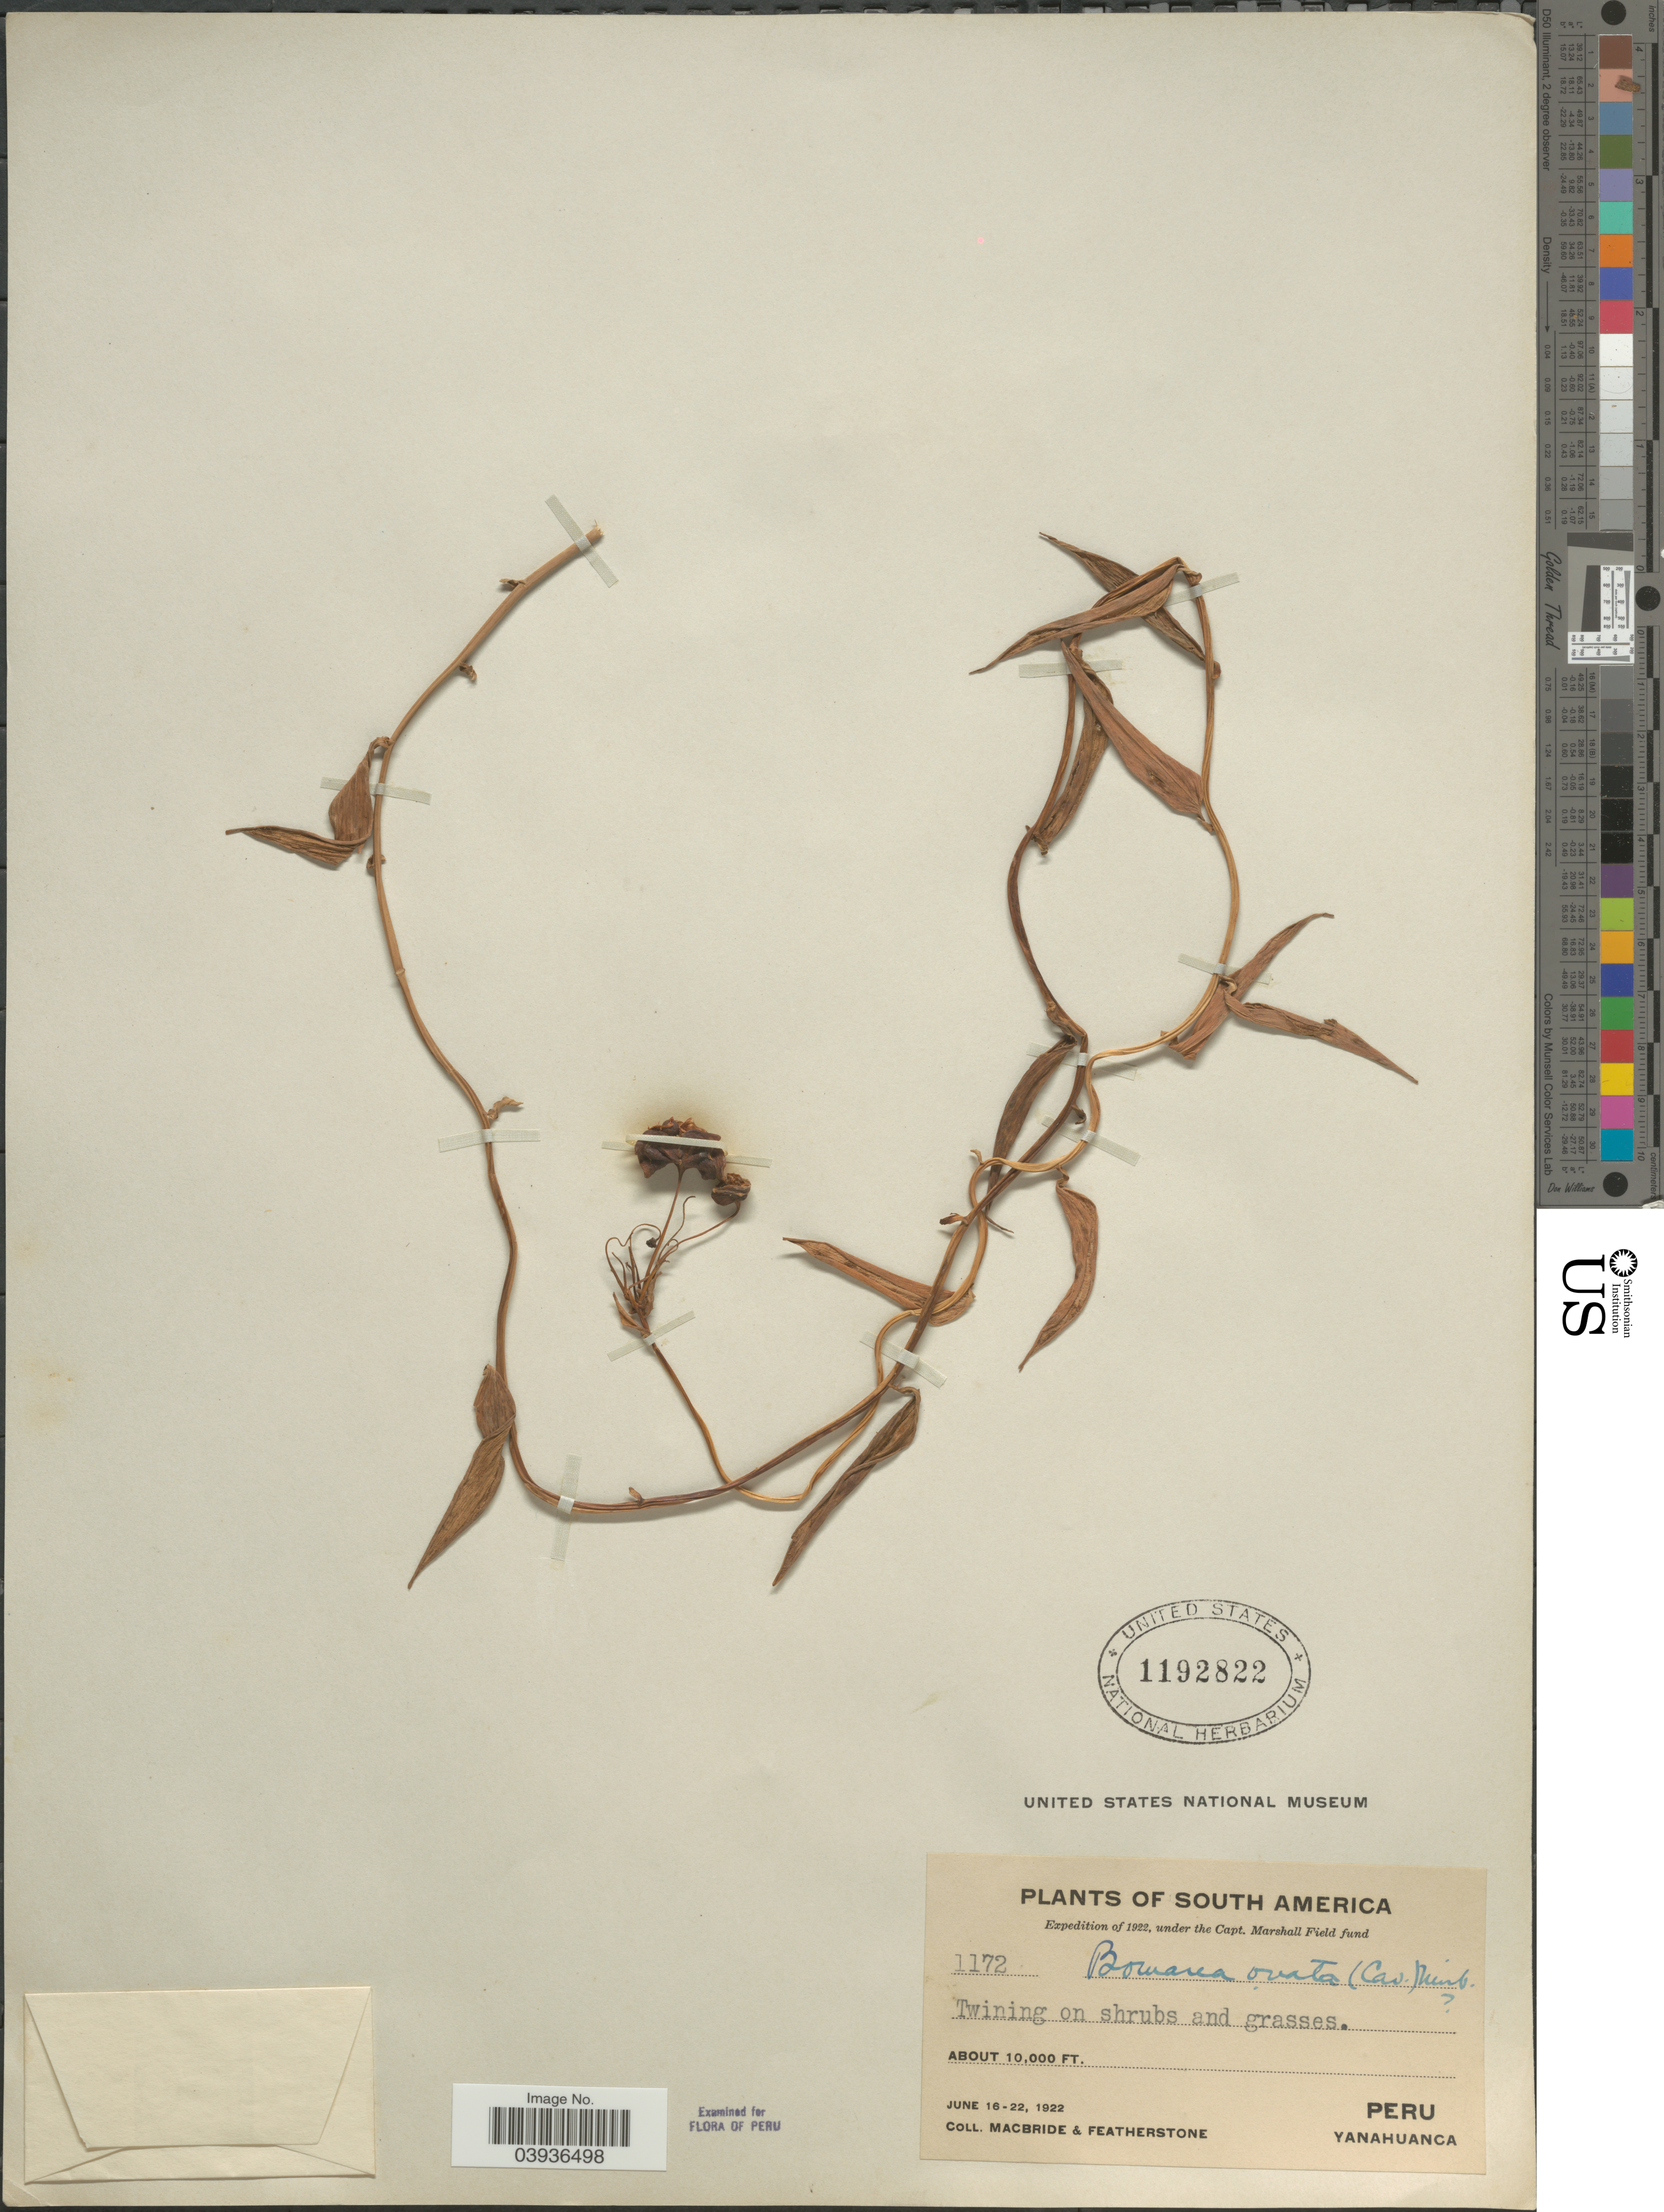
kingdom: Plantae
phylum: Tracheophyta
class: Liliopsida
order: Liliales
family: Alstroemeriaceae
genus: Bomarea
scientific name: Bomarea ovata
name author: (Cav.) Mirb.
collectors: Macbride, -- & -. Featherstone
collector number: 1172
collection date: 1922-06-16/1922-06-22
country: Peru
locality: Yanahuanca.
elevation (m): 3048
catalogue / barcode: US 1192822